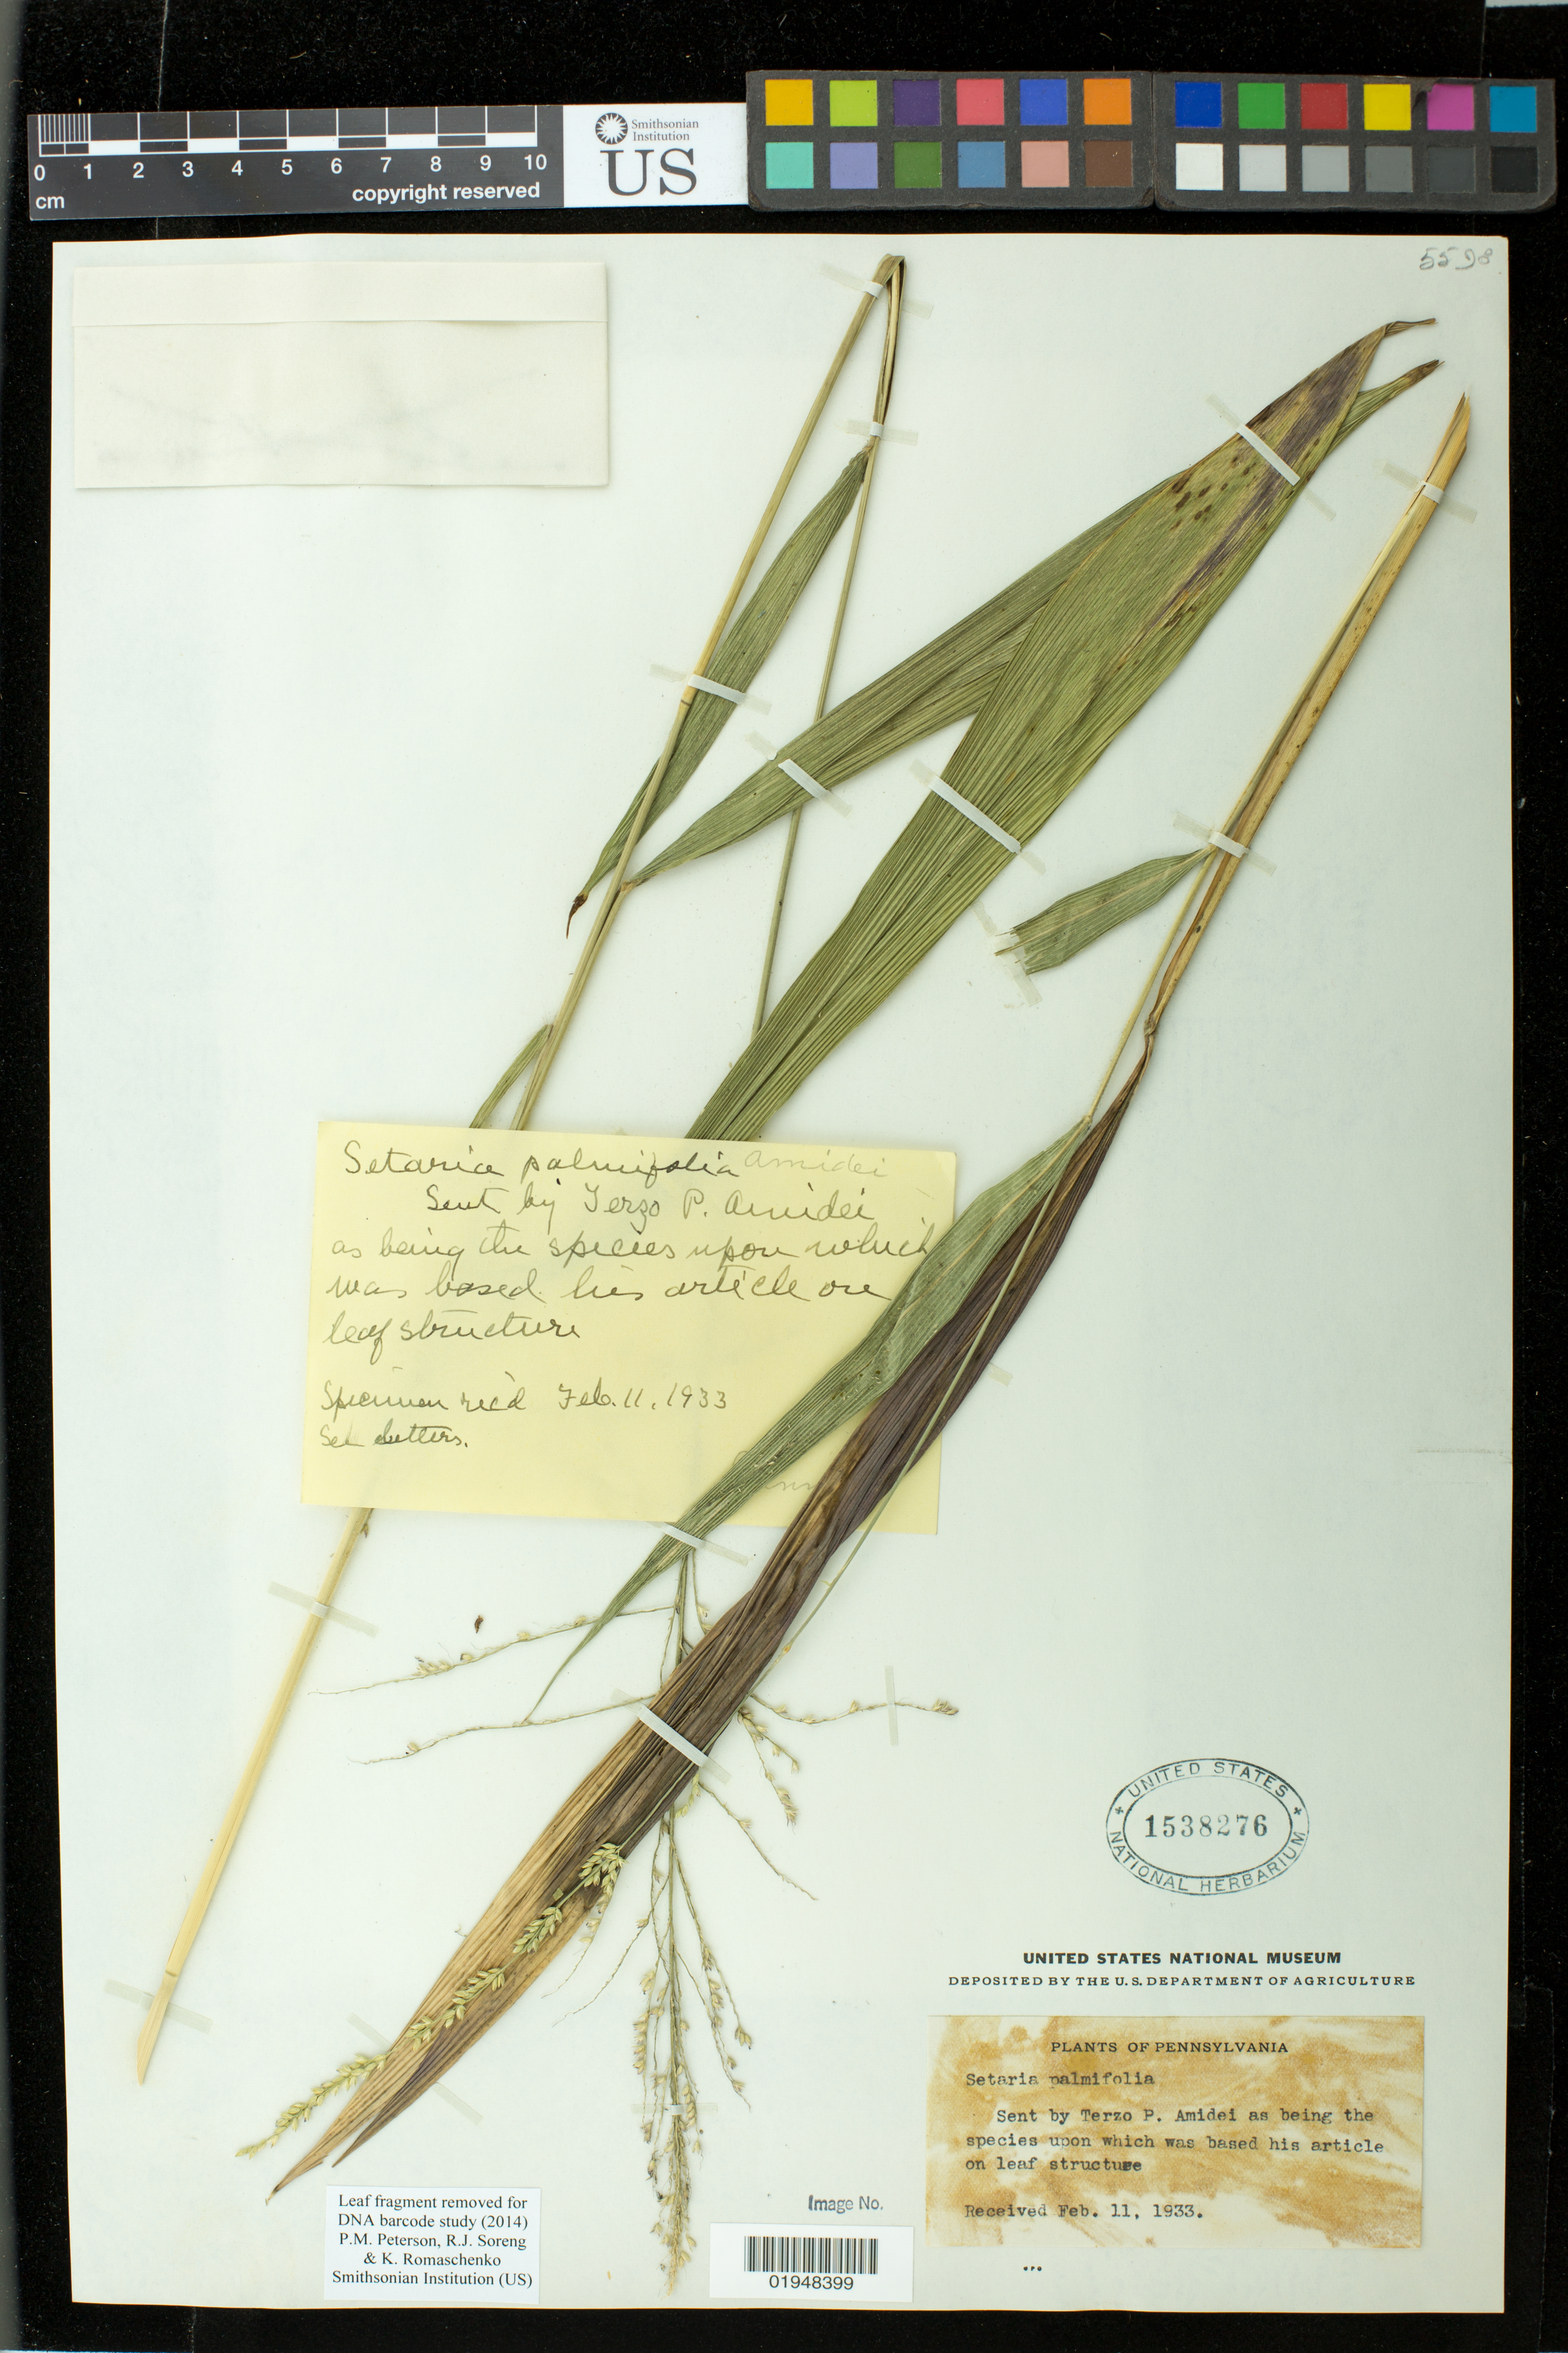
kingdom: Plantae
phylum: Tracheophyta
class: Liliopsida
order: Poales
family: Poaceae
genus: Setaria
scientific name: Setaria palmifolia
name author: (J. Koenig) Stapf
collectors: T. Amidei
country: United States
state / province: Pennsylvania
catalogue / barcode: US 1538276